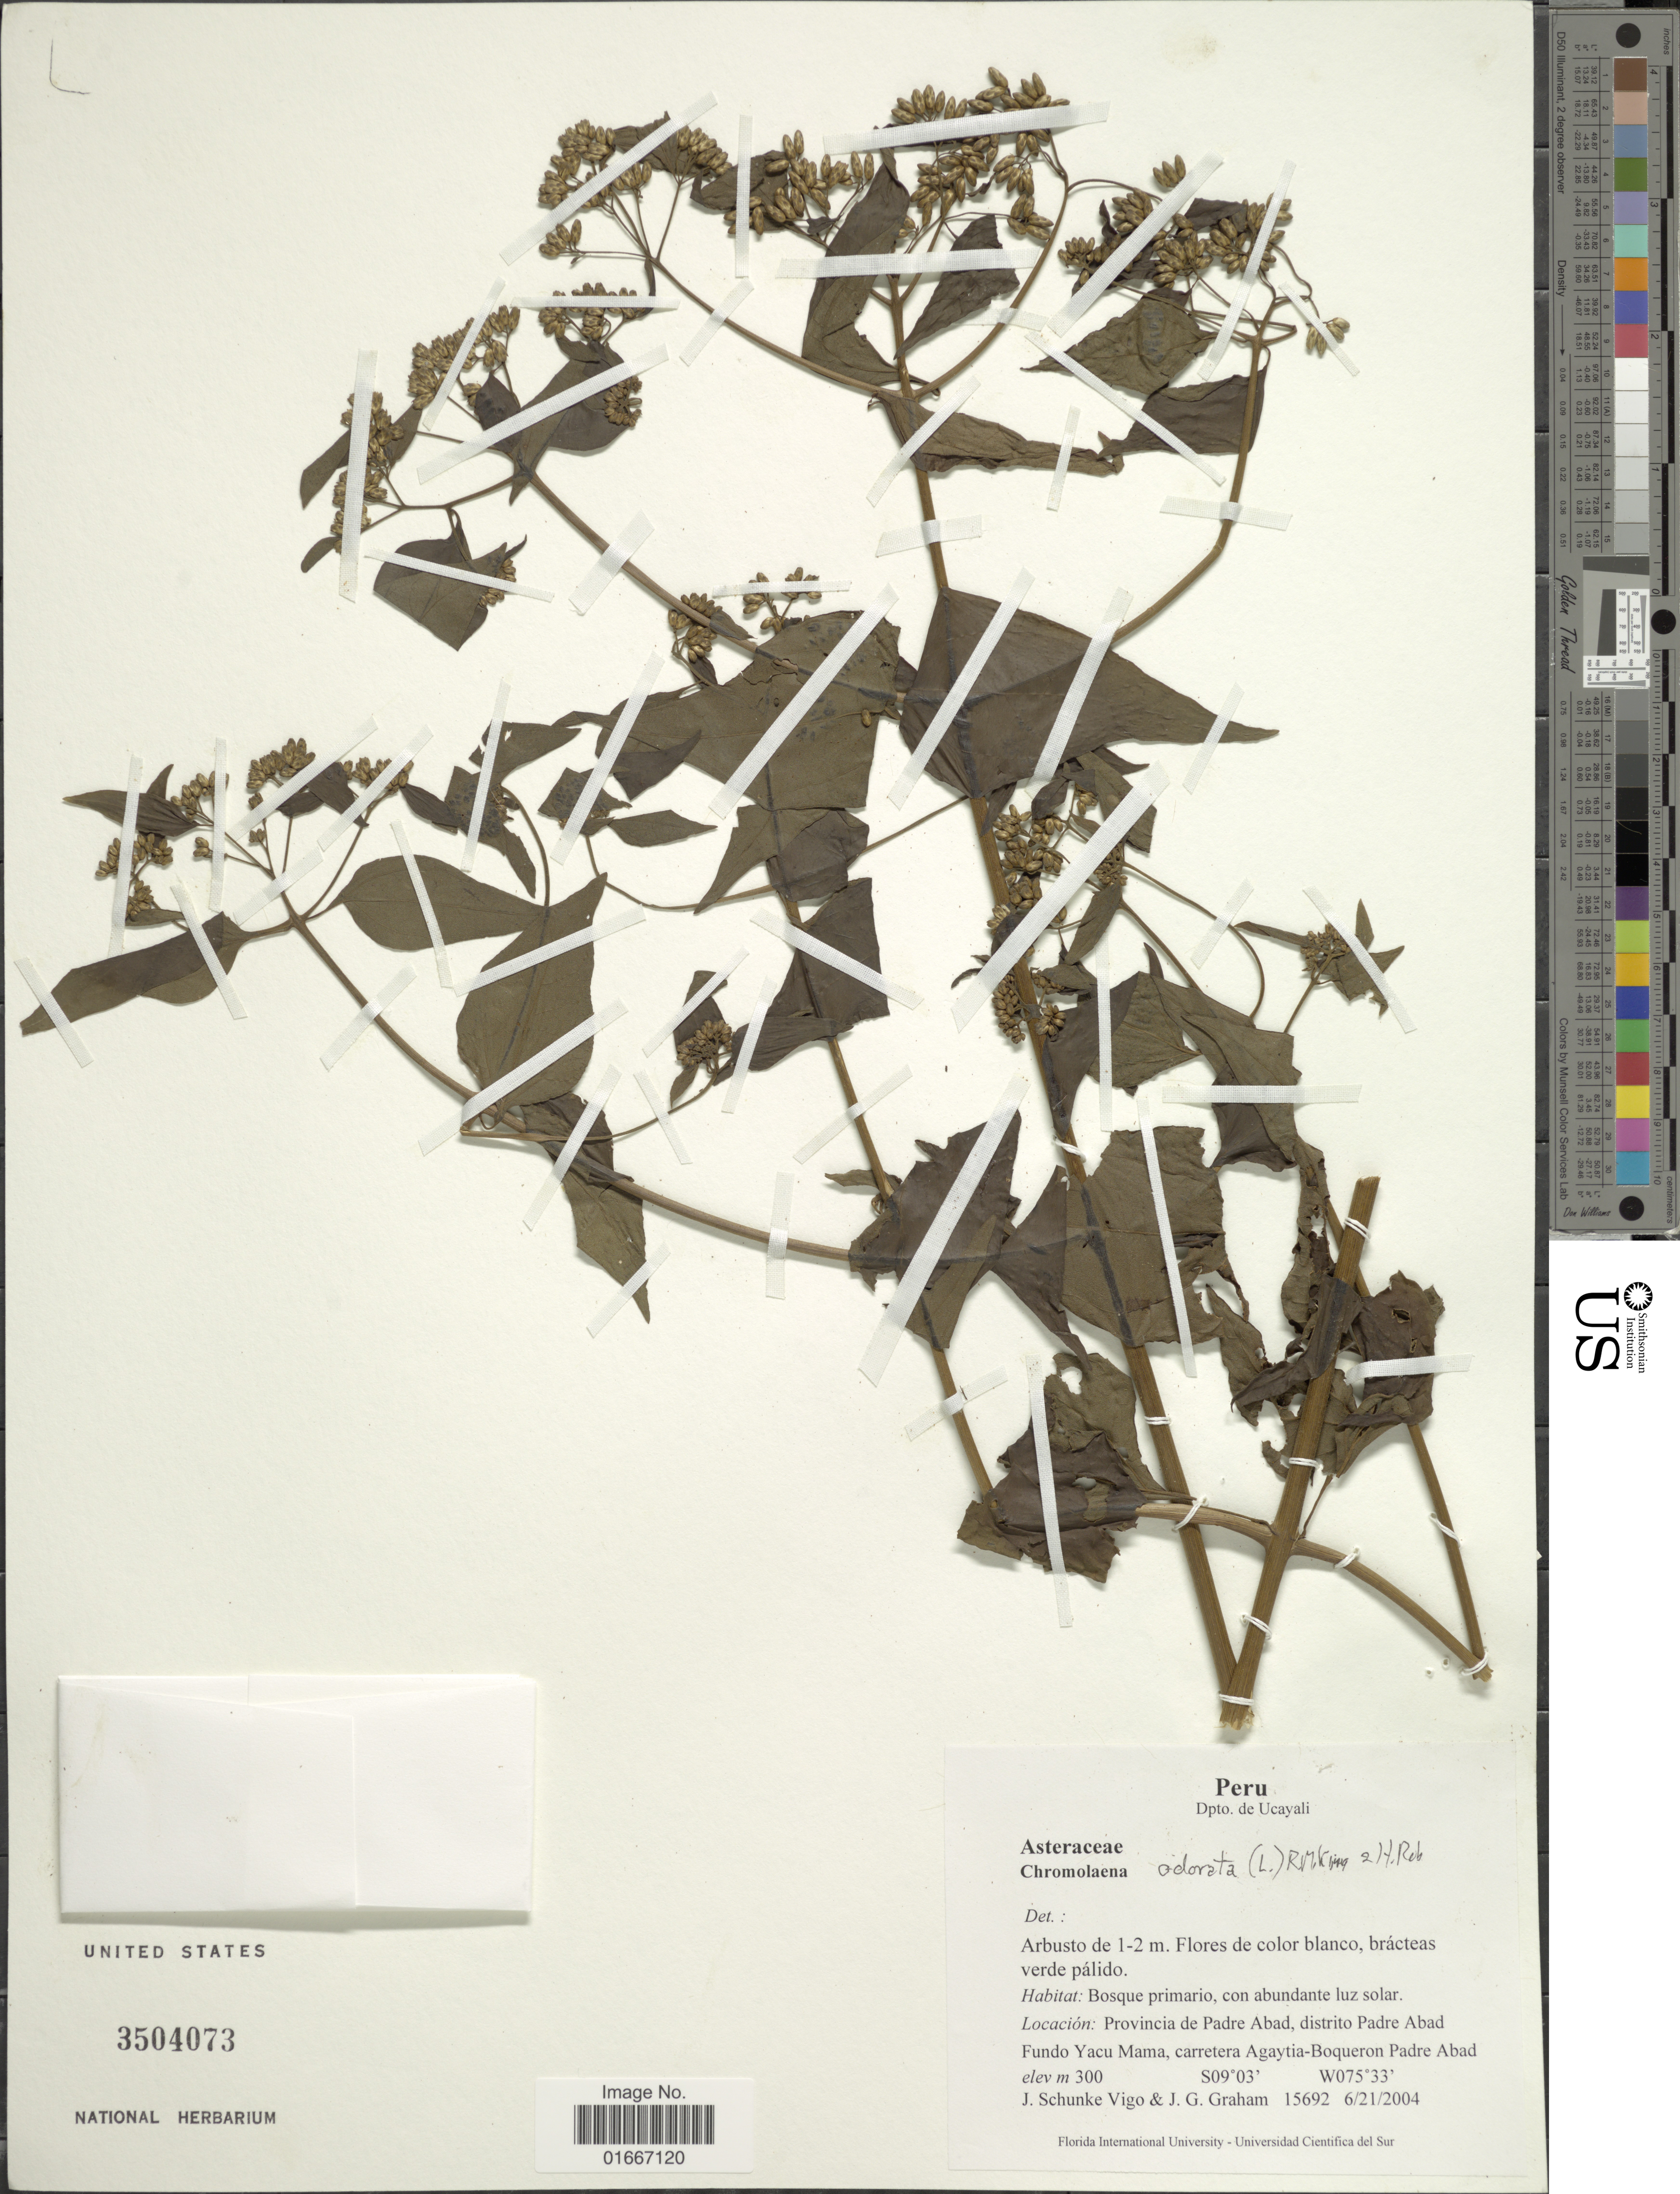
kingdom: Plantae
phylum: Tracheophyta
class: Magnoliopsida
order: Asterales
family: Asteraceae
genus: Chromolaena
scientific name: Chromolaena odorata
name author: (L.) R.M. King & H. Rob.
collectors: J. Schunke Vigo & J. Graham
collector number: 15692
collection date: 2004-06-21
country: Peru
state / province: Ucayali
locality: Peru. Dpto. de Ucayali. Provincia de Padre Abad, distrito Padre Abad Fundo Yacu Mama, carretera agaytia-Boqueron Padre Abad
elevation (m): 300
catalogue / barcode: US 3504073